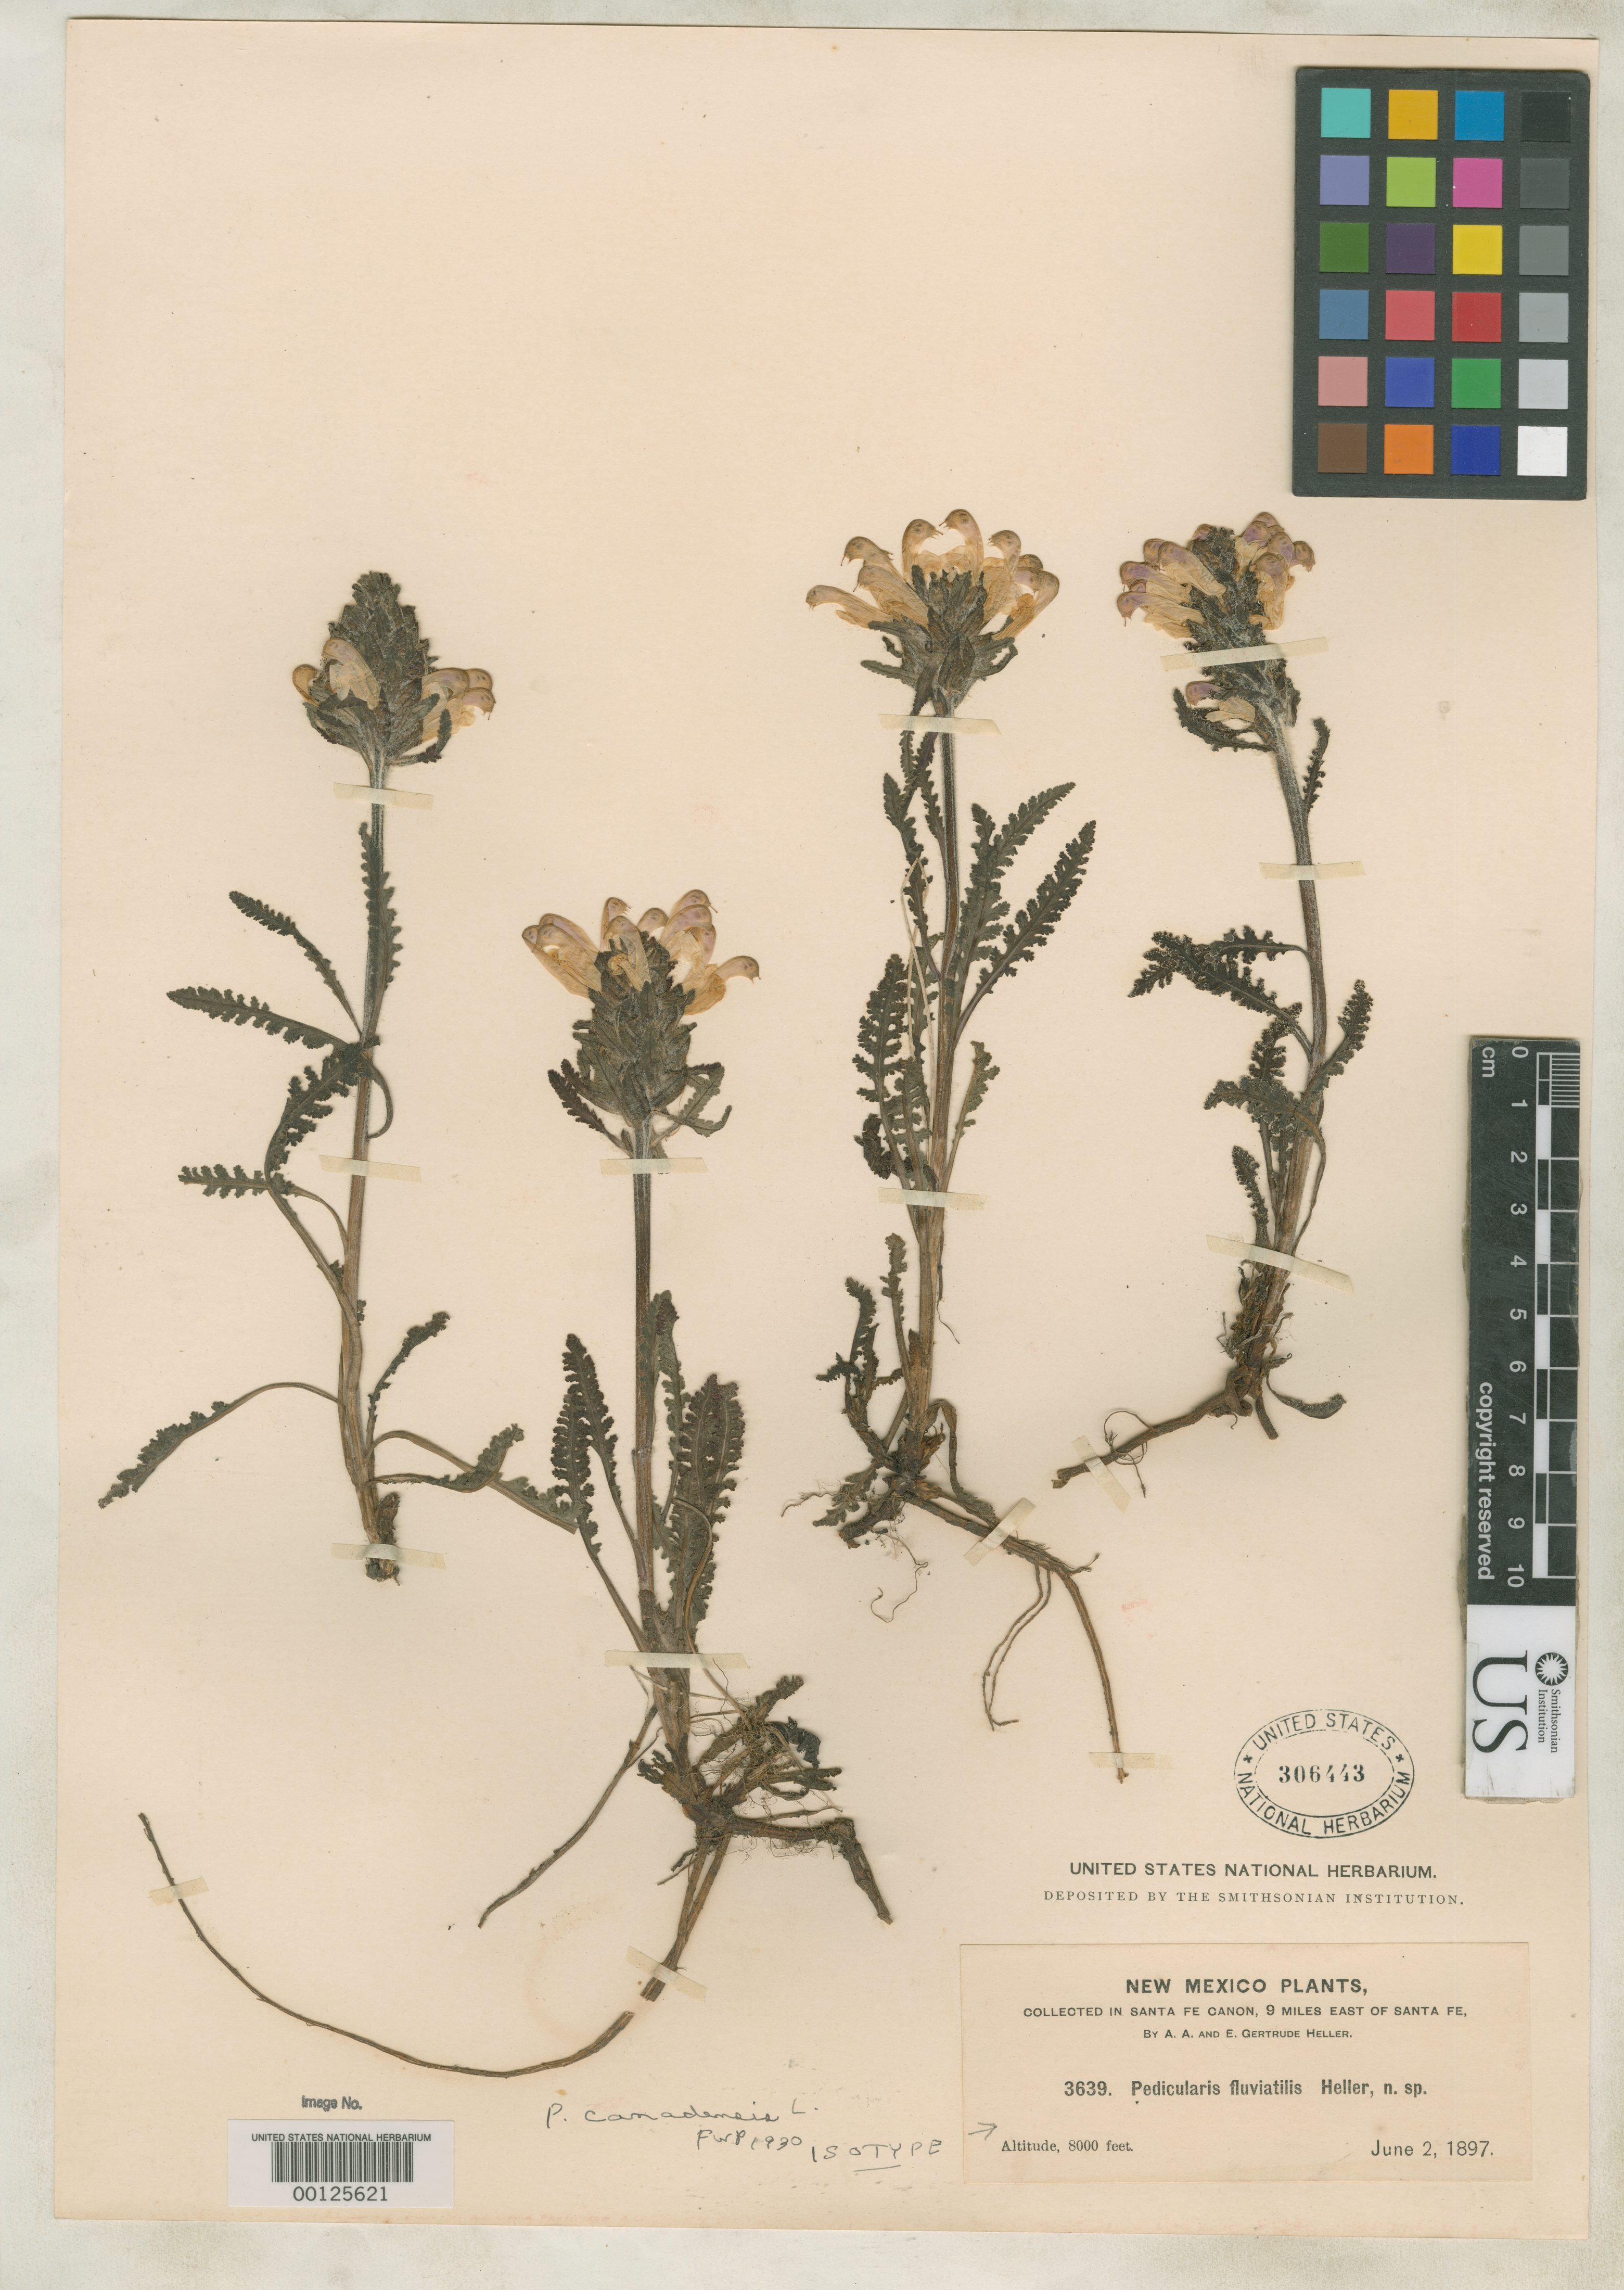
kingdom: Plantae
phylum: Tracheophyta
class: Magnoliopsida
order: Lamiales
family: Orobanchaceae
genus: Pedicularis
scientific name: Pedicularis fluviatilis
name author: A. Heller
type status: Isotype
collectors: A. A. Heller & E. G. Heller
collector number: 3639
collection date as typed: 02 Jun 1897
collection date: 1897-06-02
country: United States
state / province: New Mexico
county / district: Santa Fe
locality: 9 mi E of Santa Fe in Santa Fe Canon; alt. 8000 ft.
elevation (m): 2438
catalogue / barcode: US 306443